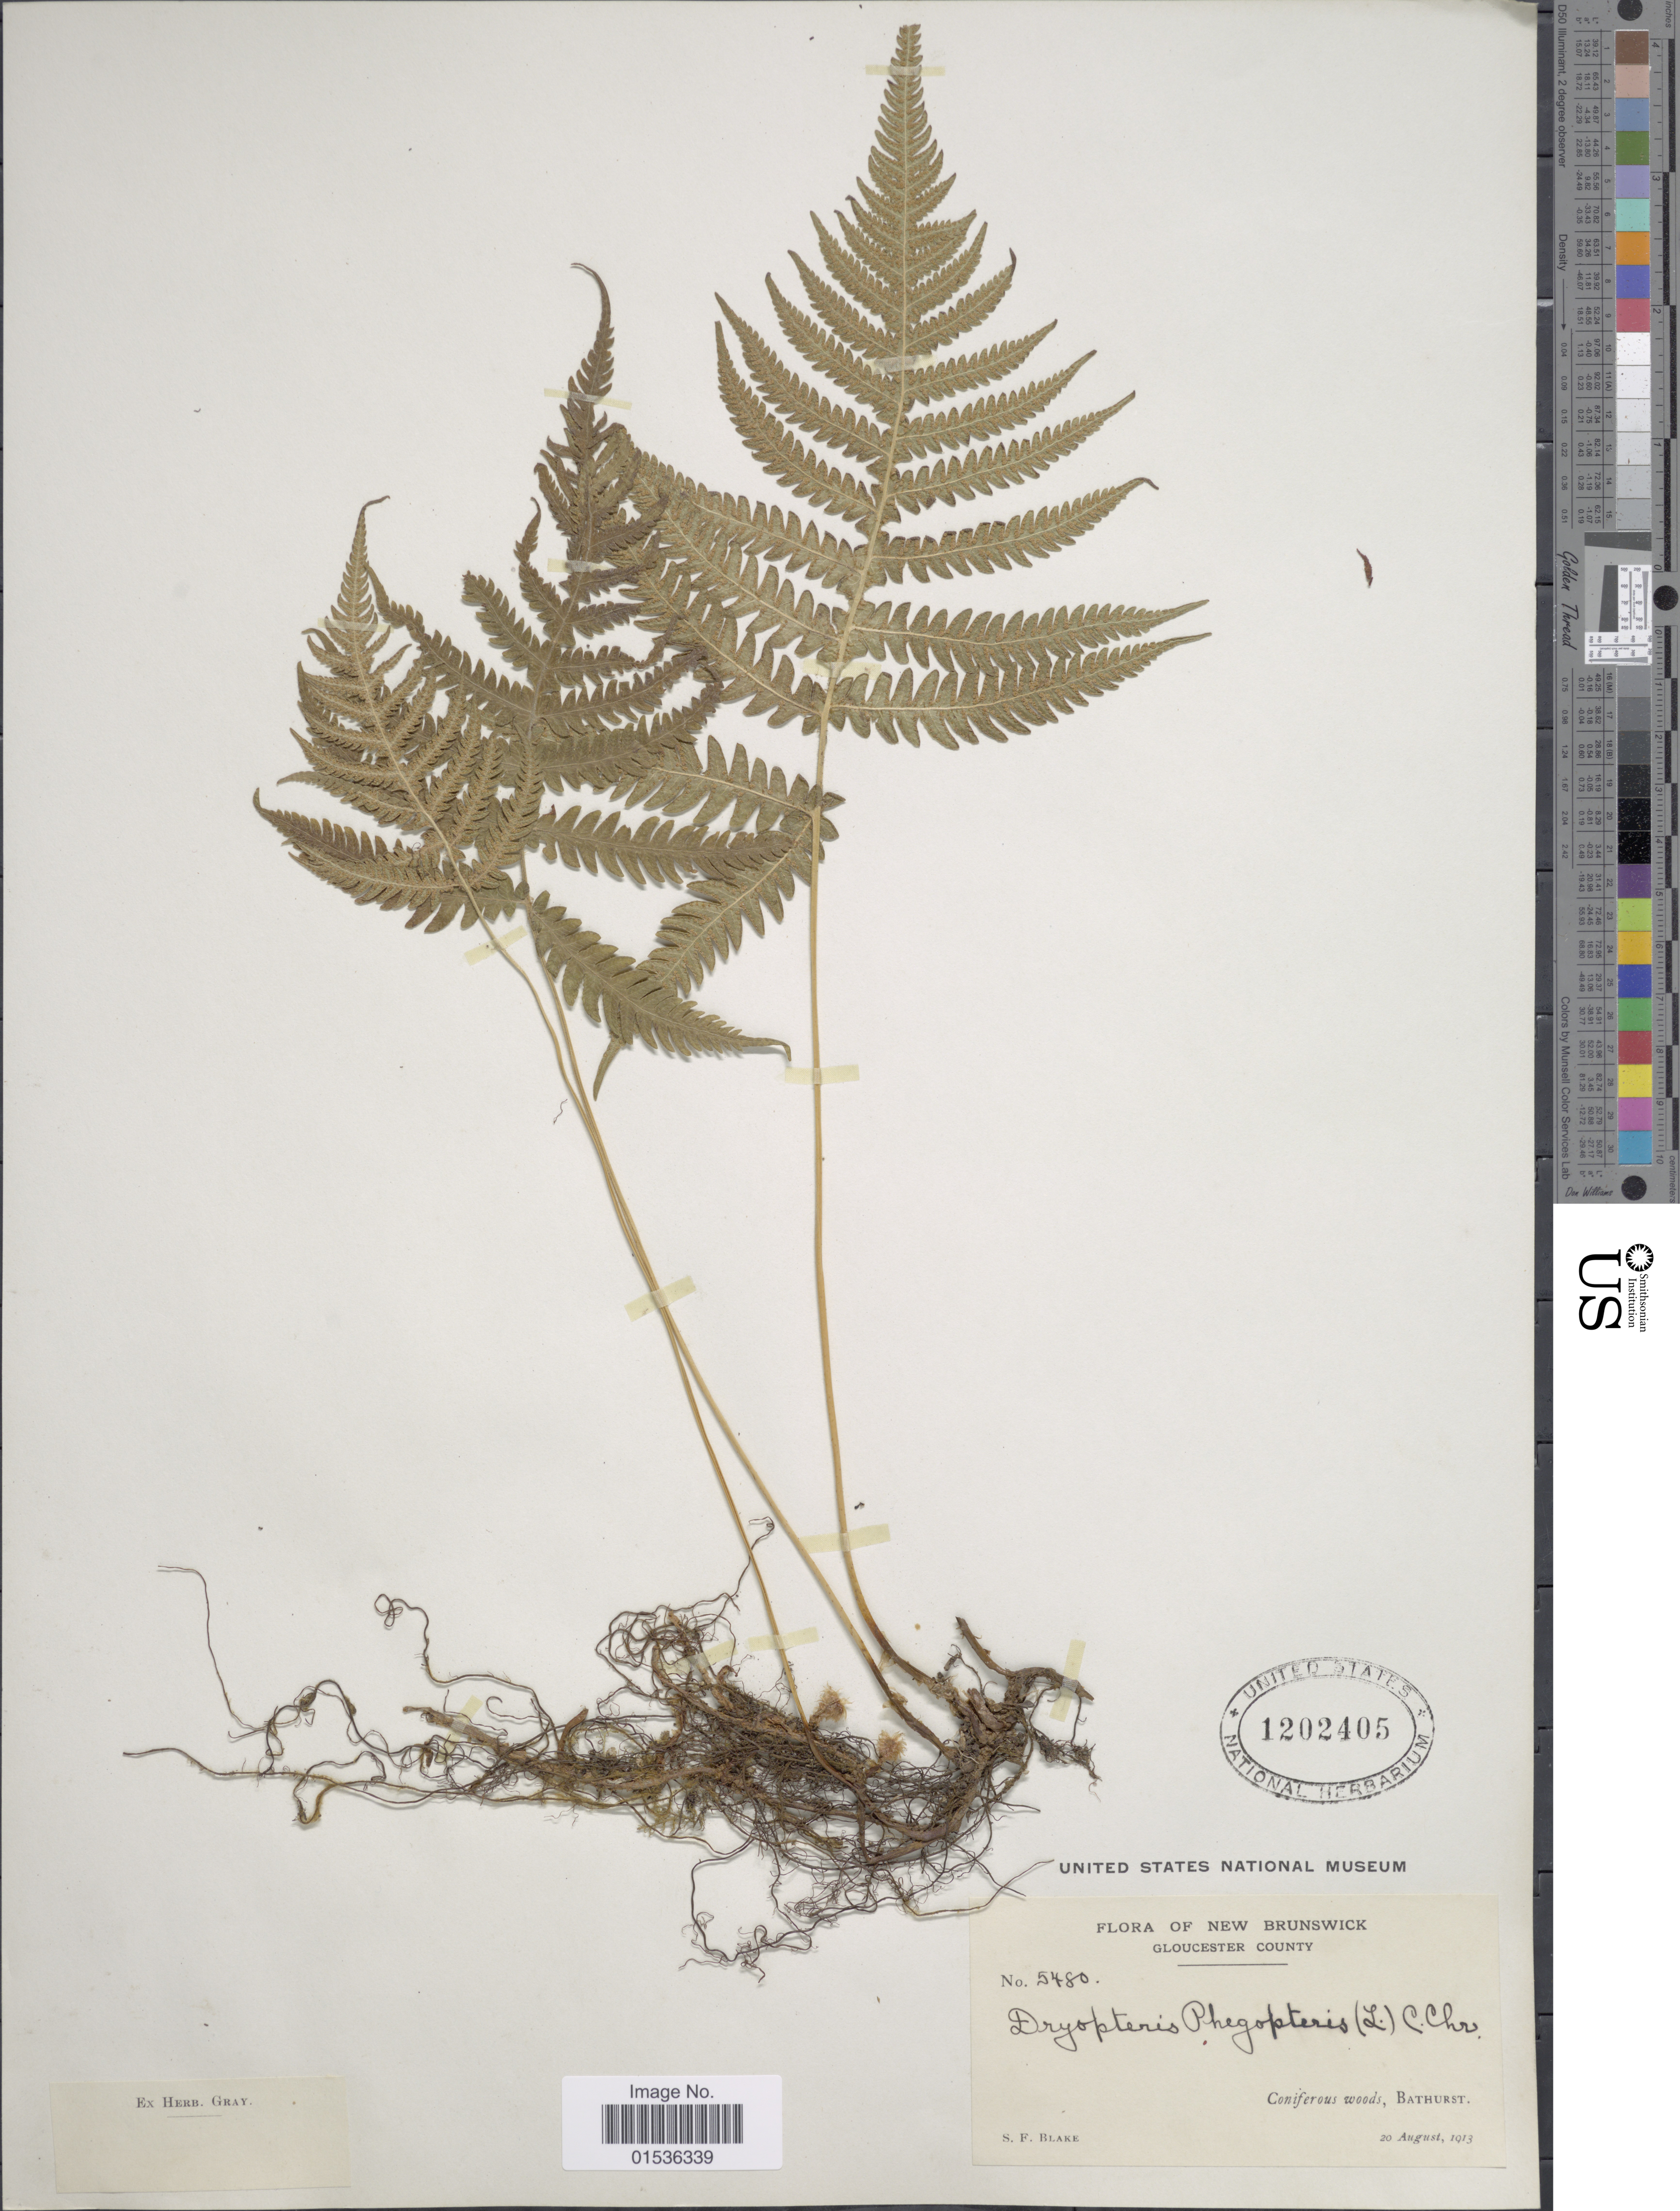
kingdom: Plantae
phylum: Tracheophyta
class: Polypodiopsida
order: Polypodiales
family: Thelypteridaceae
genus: Phegopteris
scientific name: Phegopteris connectilis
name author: (Michx.) Watt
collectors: S. Blake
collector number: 5480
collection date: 1913-08-20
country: Canada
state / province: New Brunswick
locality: New Brunswick, Gloucester County. Bathurst.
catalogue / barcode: US 1202405